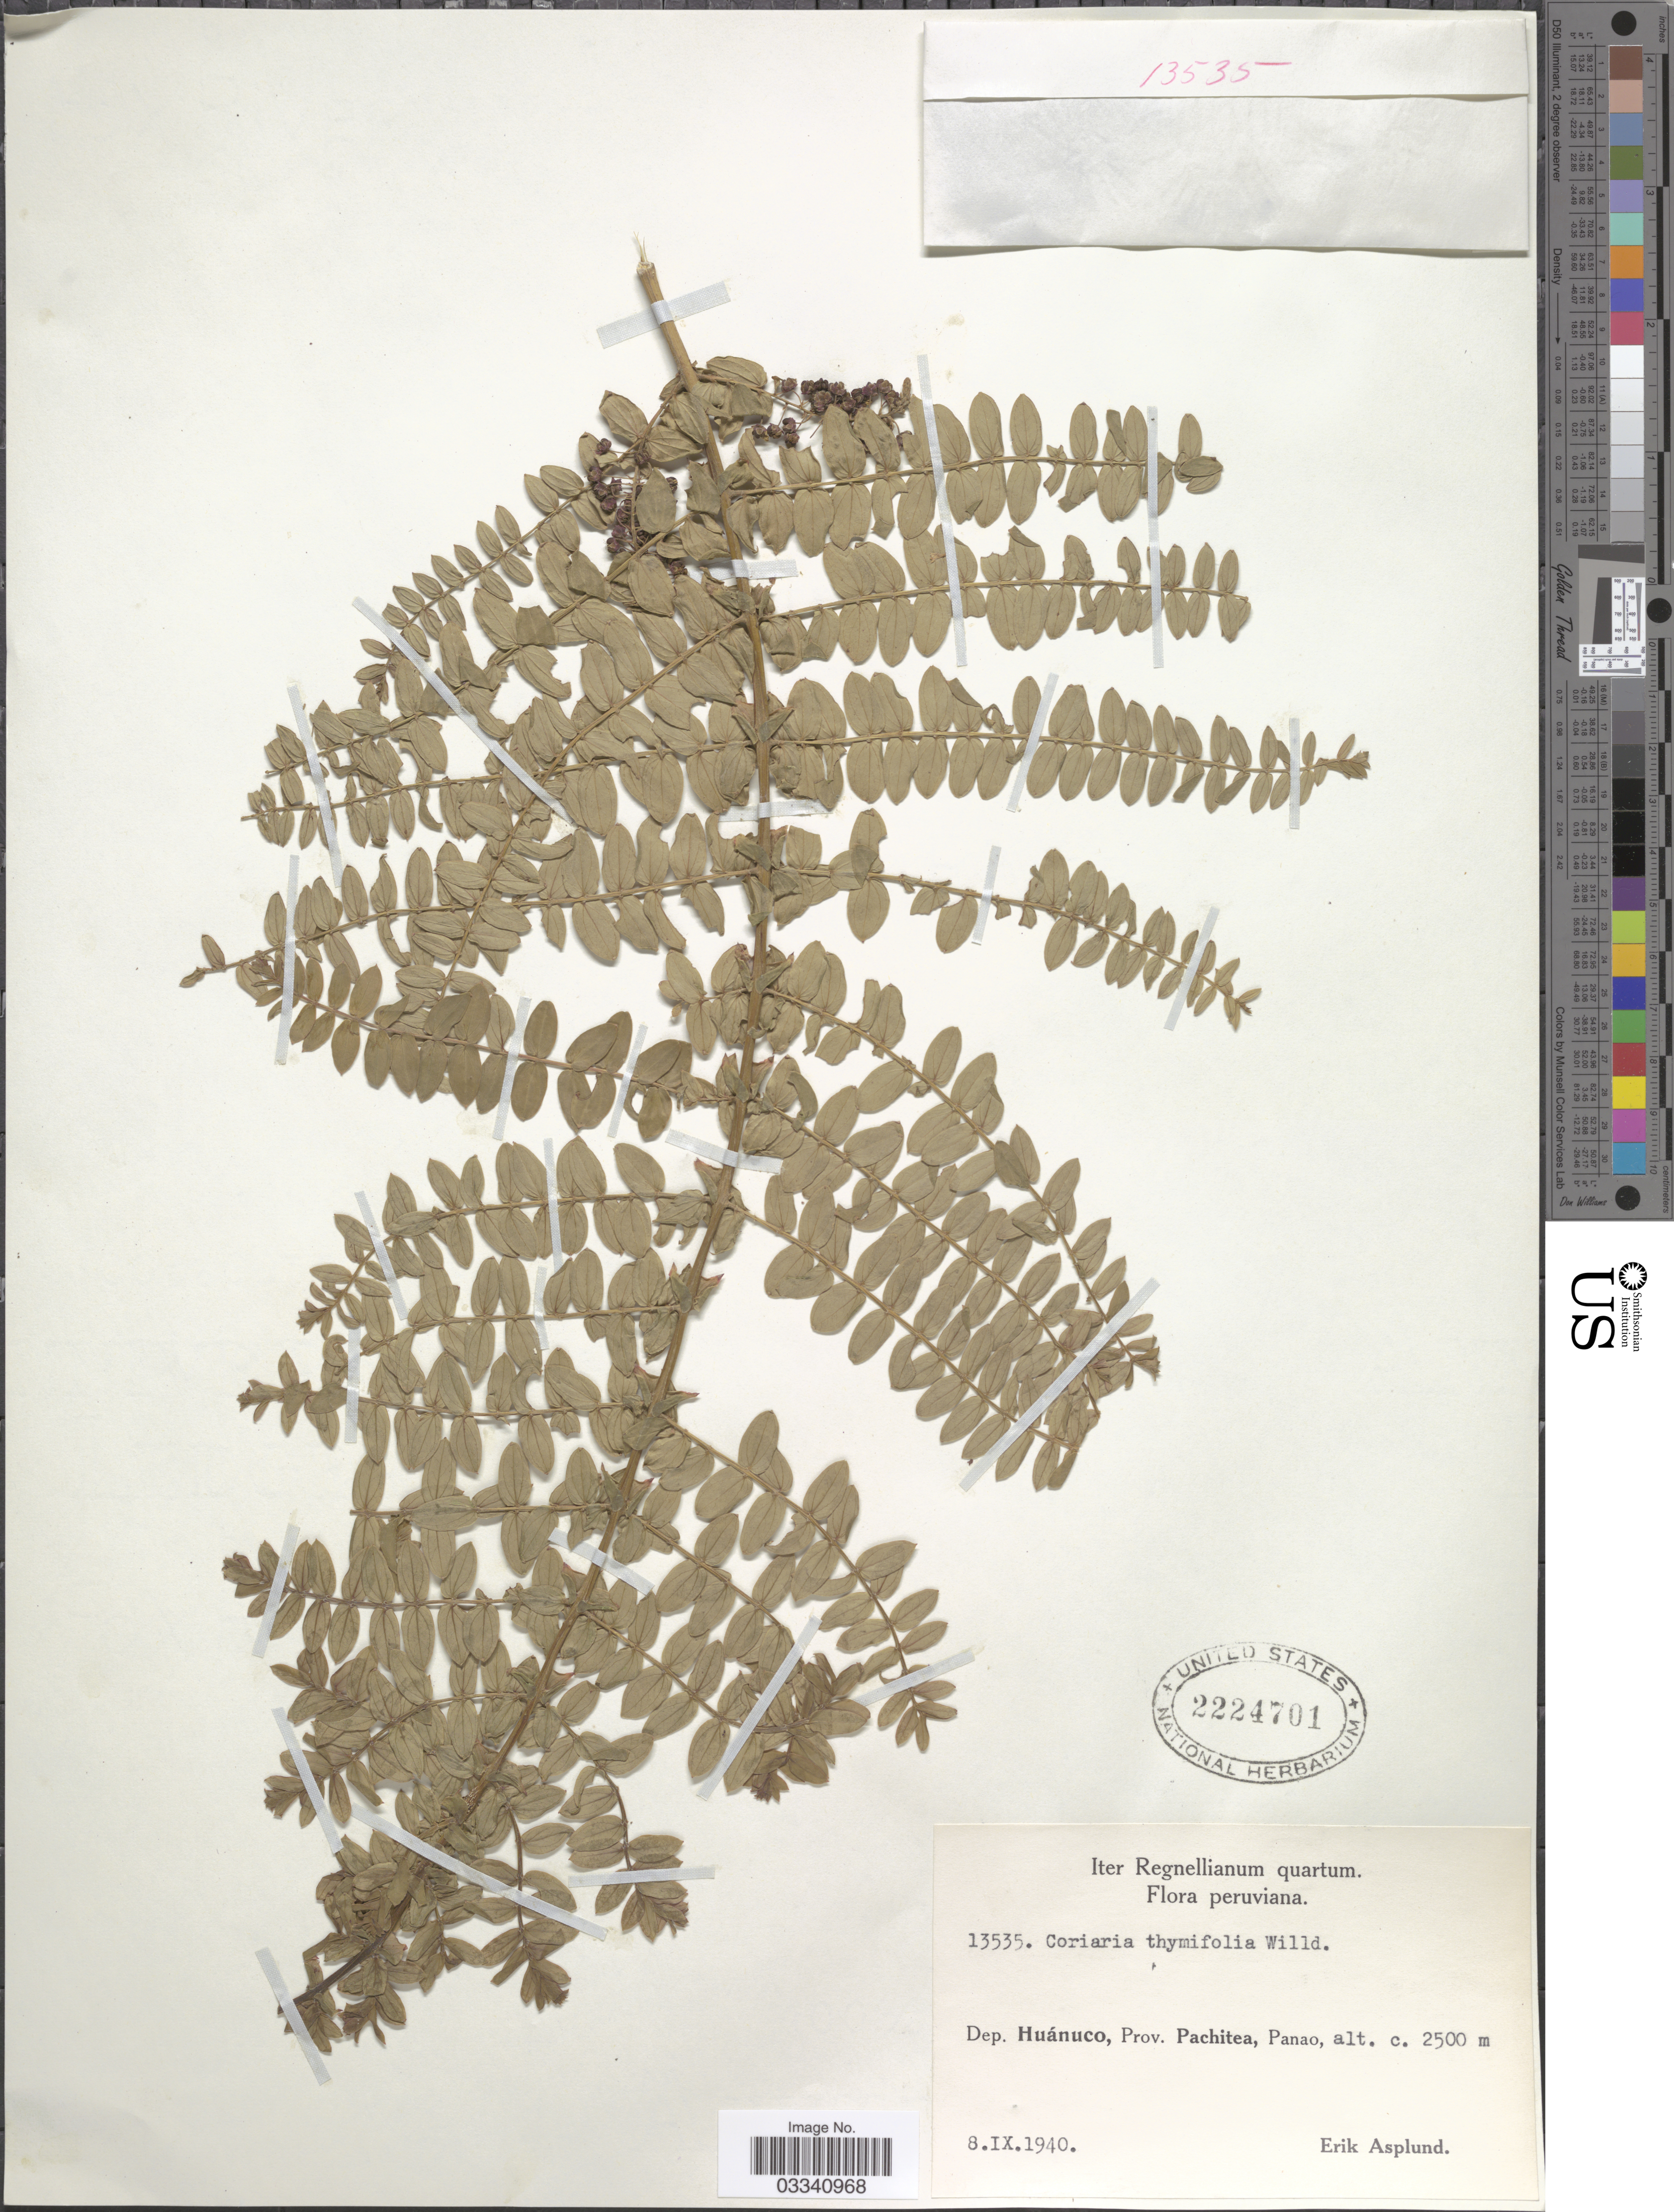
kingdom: Plantae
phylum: Tracheophyta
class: Magnoliopsida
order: Cucurbitales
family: Coriariaceae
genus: Coriaria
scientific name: Coriaria ruscifolia subsp. microphylla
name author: (Poir.) L.E. Skog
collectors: E. Asplund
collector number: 13535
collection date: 1940-09-08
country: Peru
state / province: Huánuco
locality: Dep. Huánuco, Prov. Pachitea, Panao.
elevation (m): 2500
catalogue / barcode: US 2224701